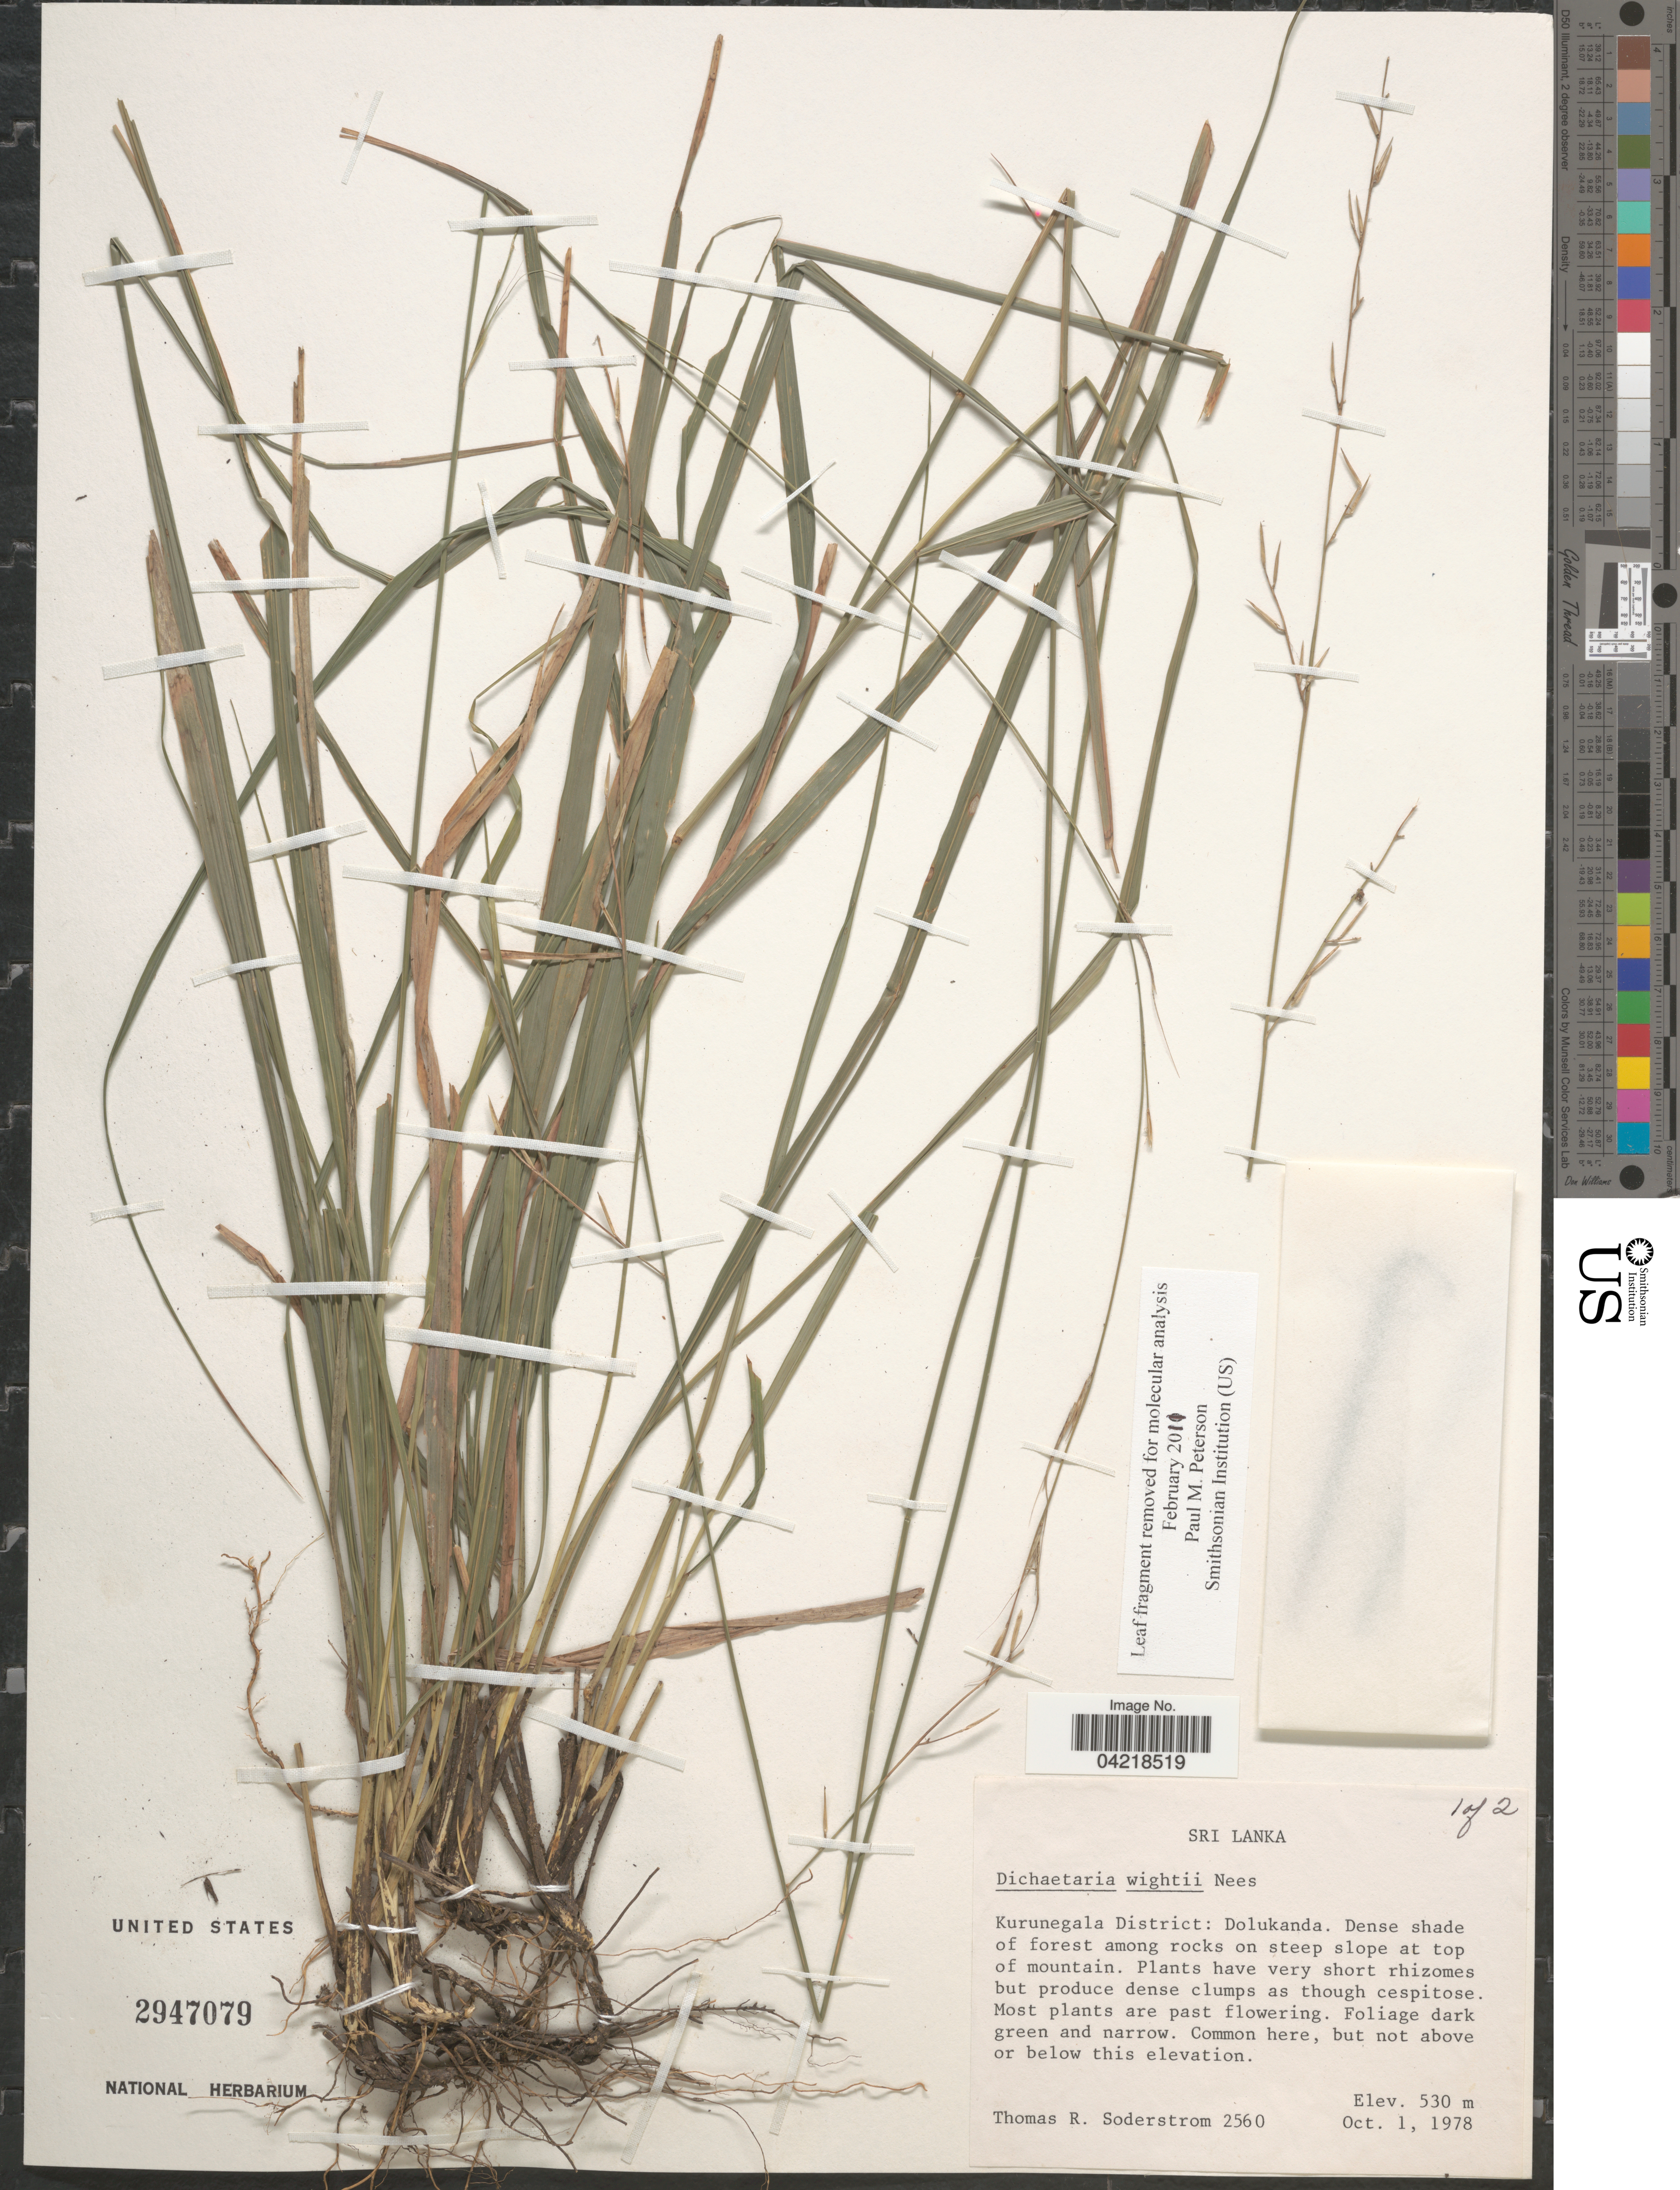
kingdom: Plantae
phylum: Tracheophyta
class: Liliopsida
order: Poales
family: Poaceae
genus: Dichaetaria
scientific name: Dichaetaria wightii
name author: Nees & Steud.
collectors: T. R. Soderstrom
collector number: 2560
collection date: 1978-10-01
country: Sri Lanka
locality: Kurunegala District: Dolukanda. Dense shade of forest among rocks on steep slope at top of mountain.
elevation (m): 530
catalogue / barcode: US 2947079